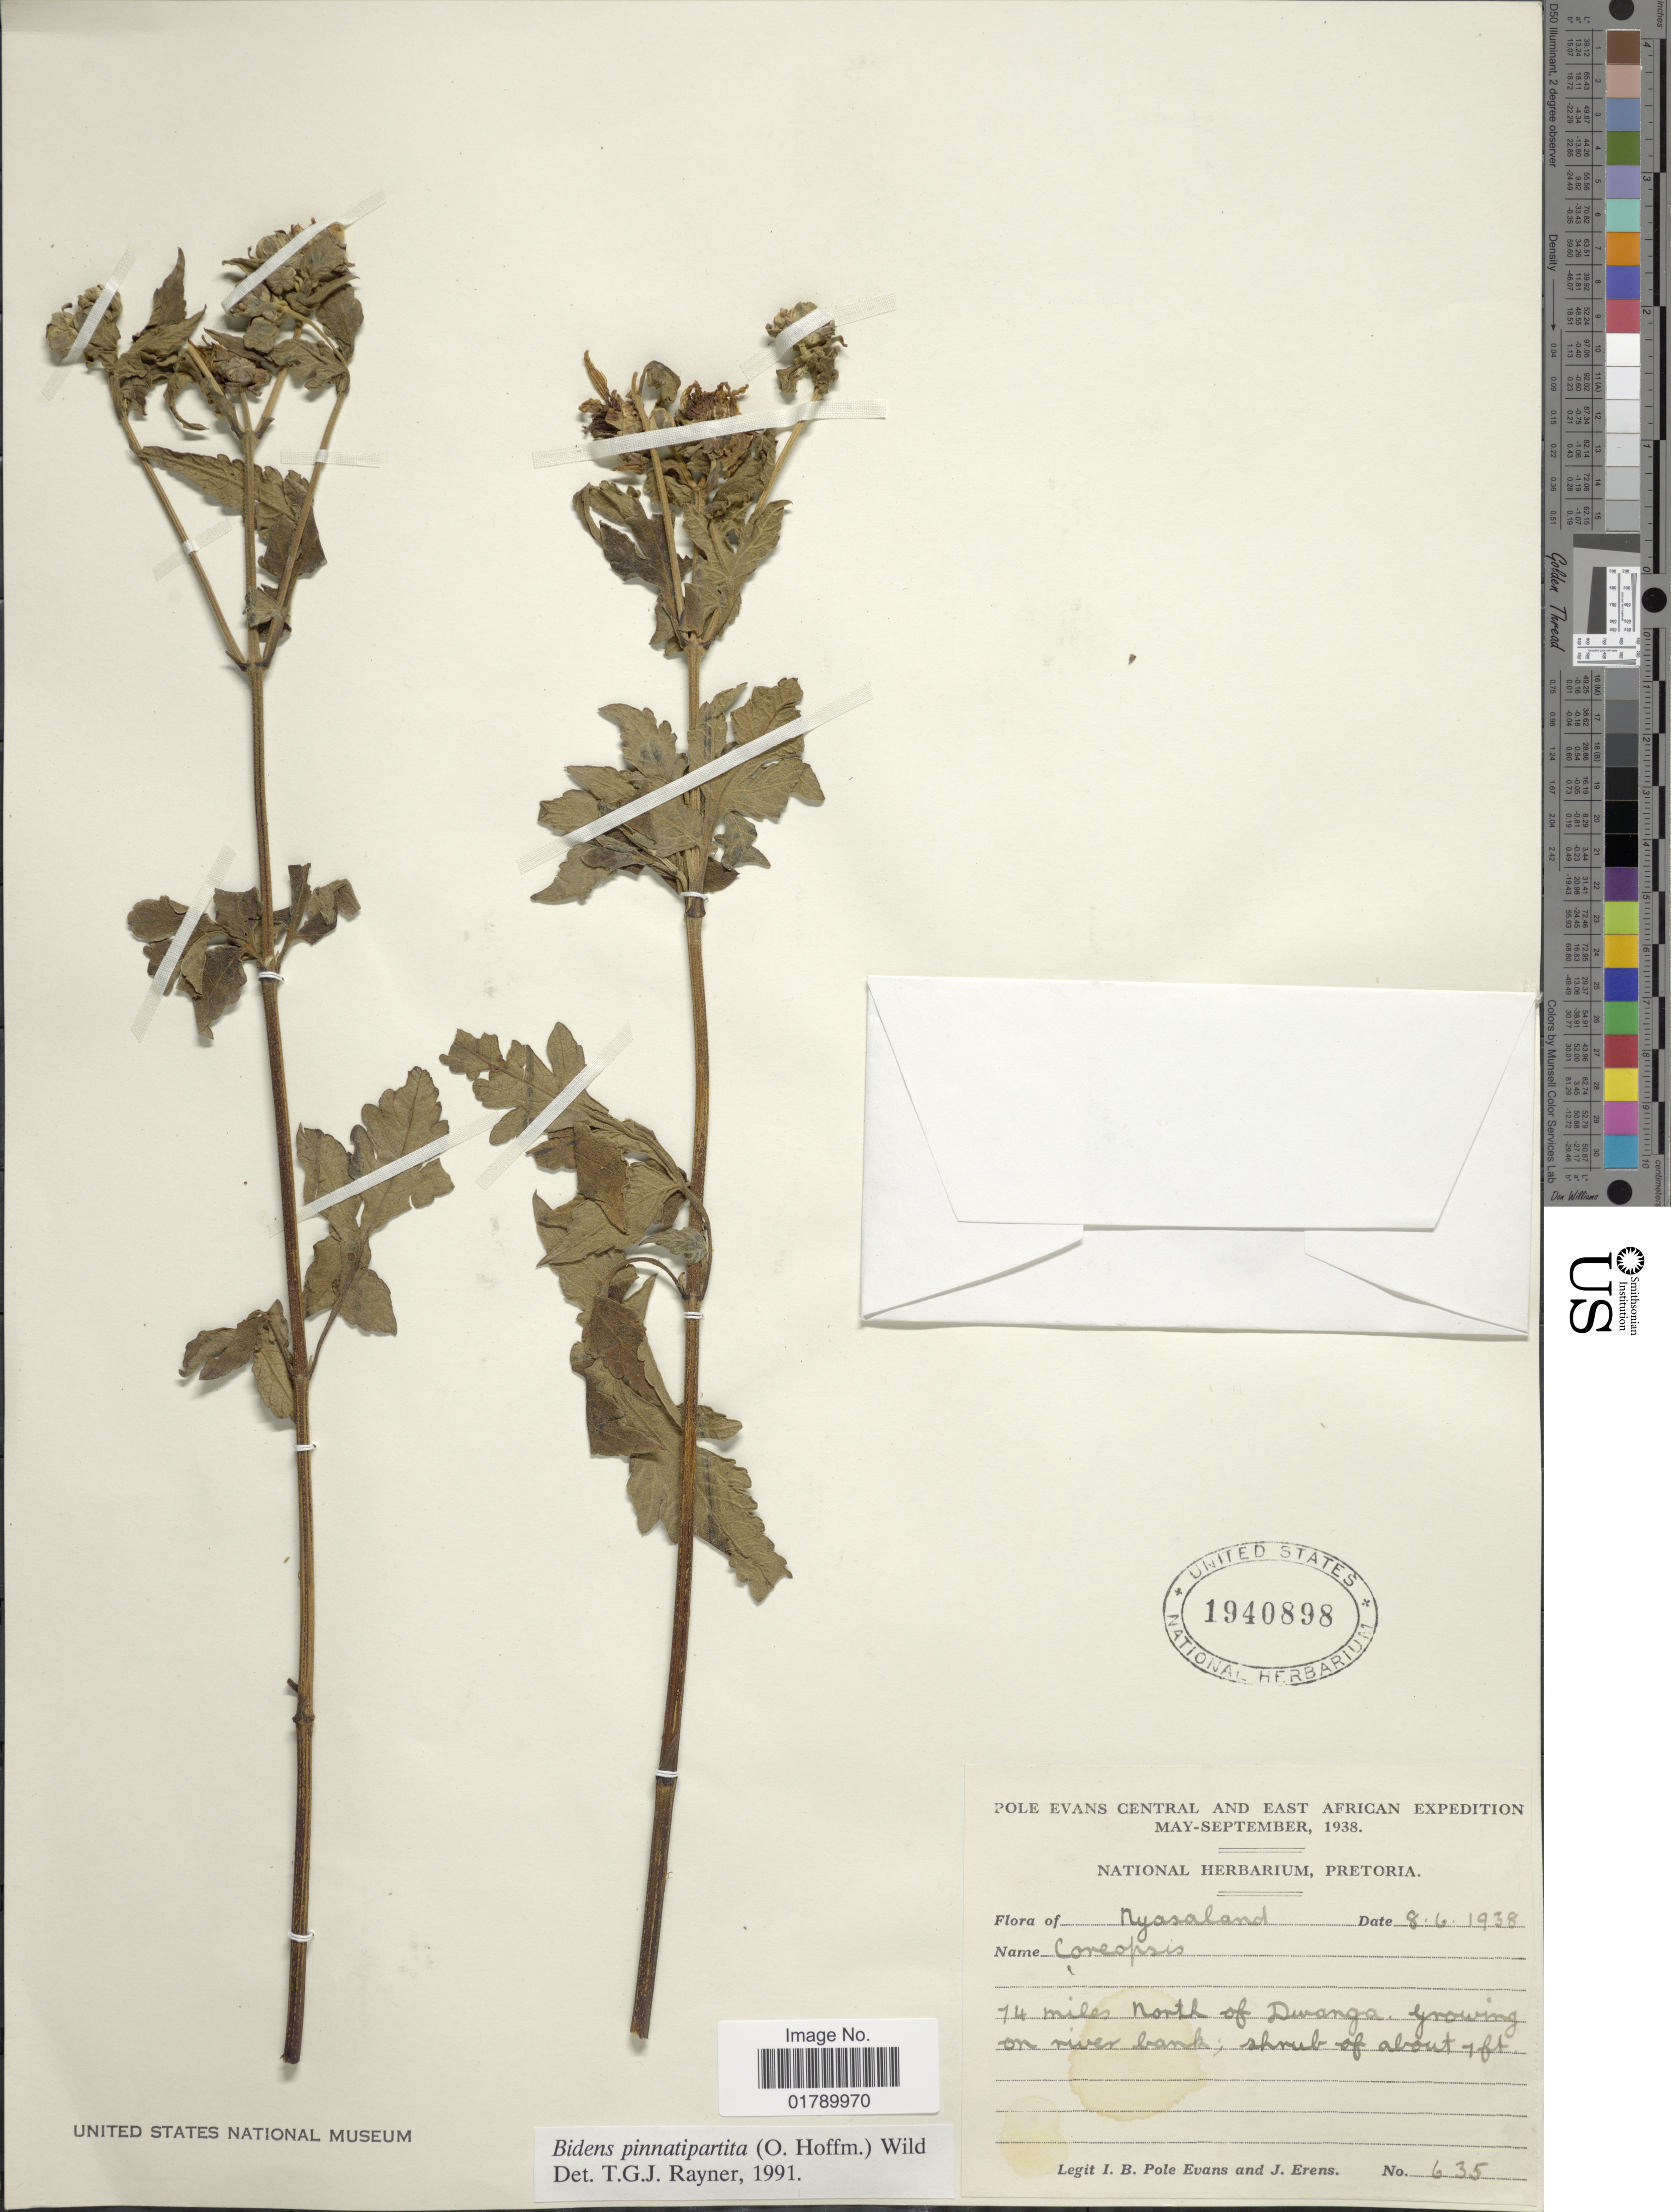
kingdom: Plantae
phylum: Tracheophyta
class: Magnoliopsida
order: Asterales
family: Asteraceae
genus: Bidens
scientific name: Bidens pinnatipartita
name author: (O. Hoffm.) Wild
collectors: I. B. Pole-Evans & J. Erens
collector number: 635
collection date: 1938-06-08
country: Malawi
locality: Nyasaland. 74 miles north of Dwanga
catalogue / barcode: US 1940898